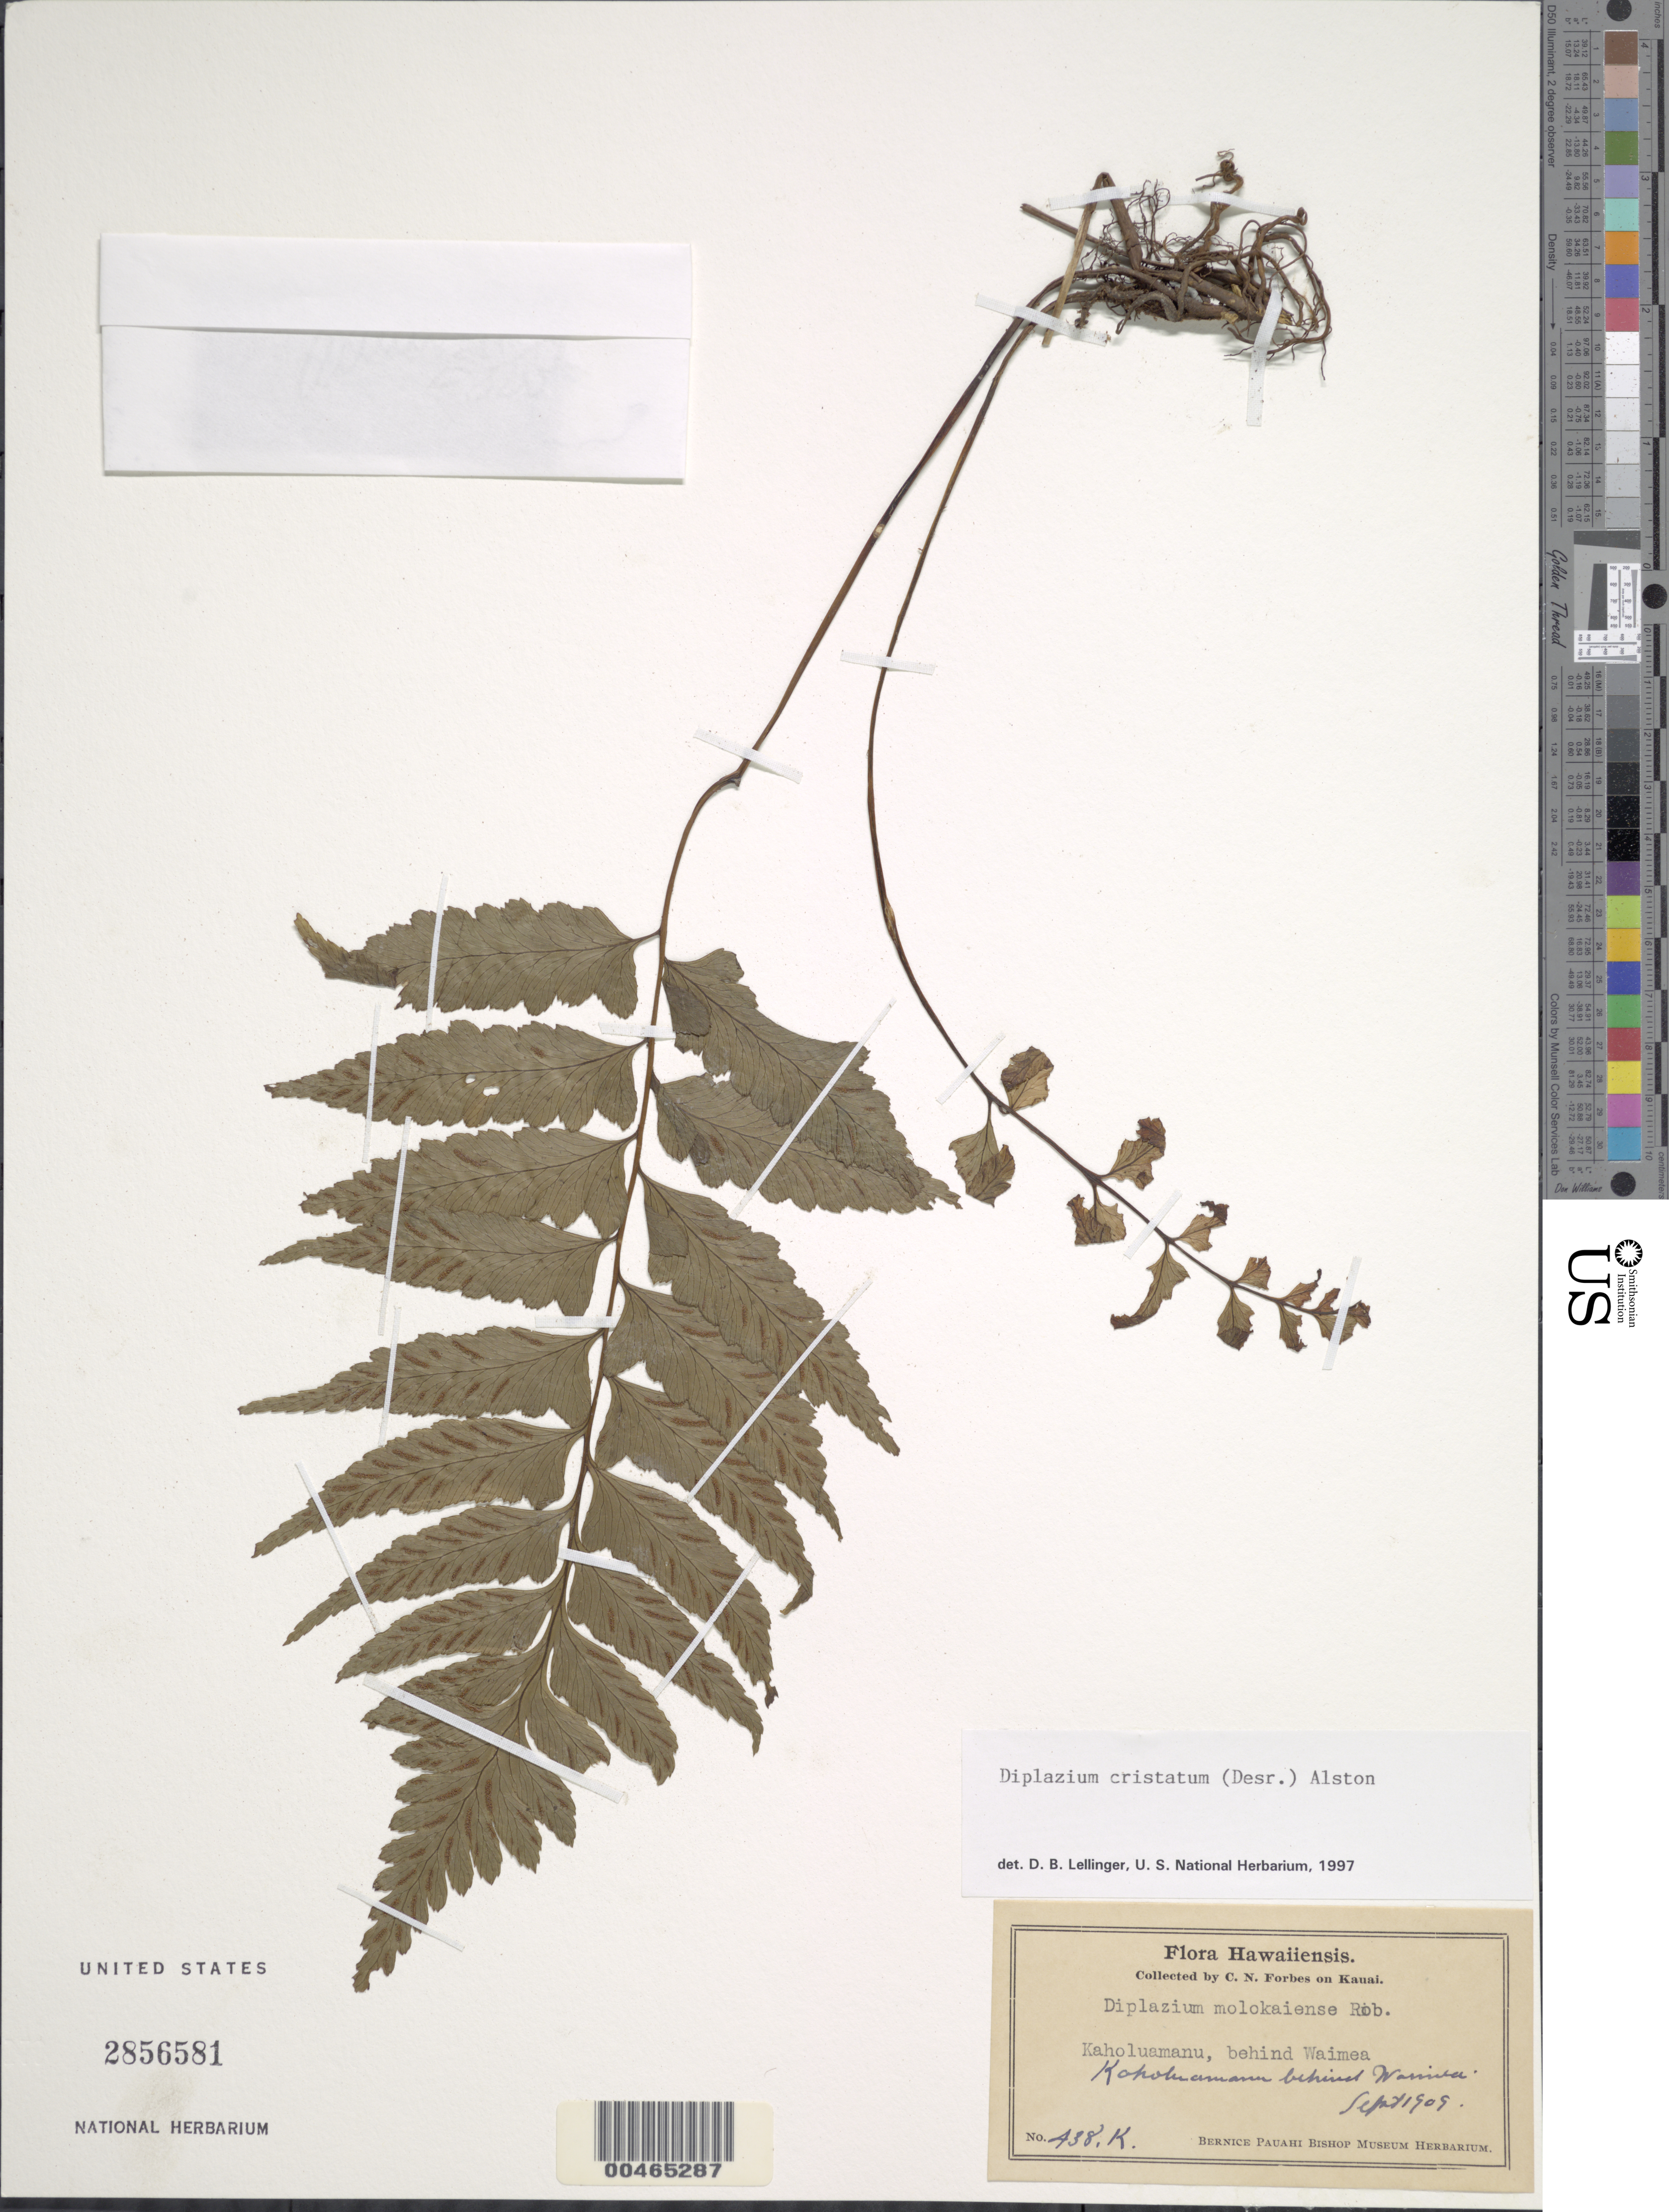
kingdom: Plantae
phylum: Tracheophyta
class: Polypodiopsida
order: Polypodiales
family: Athyriaceae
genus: Diplazium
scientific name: Diplazium cristatum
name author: (Desr.) Alston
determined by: Lellinger, David B., (BOT), Smithsonian Institution - National Museum of Natural History (UNITED STATES)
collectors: C. N. Forbes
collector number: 438.K.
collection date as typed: Sep 1909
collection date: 1909-09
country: United States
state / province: Hawaii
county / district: Kauai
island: Kaua'i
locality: Kaholuamanu, behind Waimaea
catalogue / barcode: US 2856581